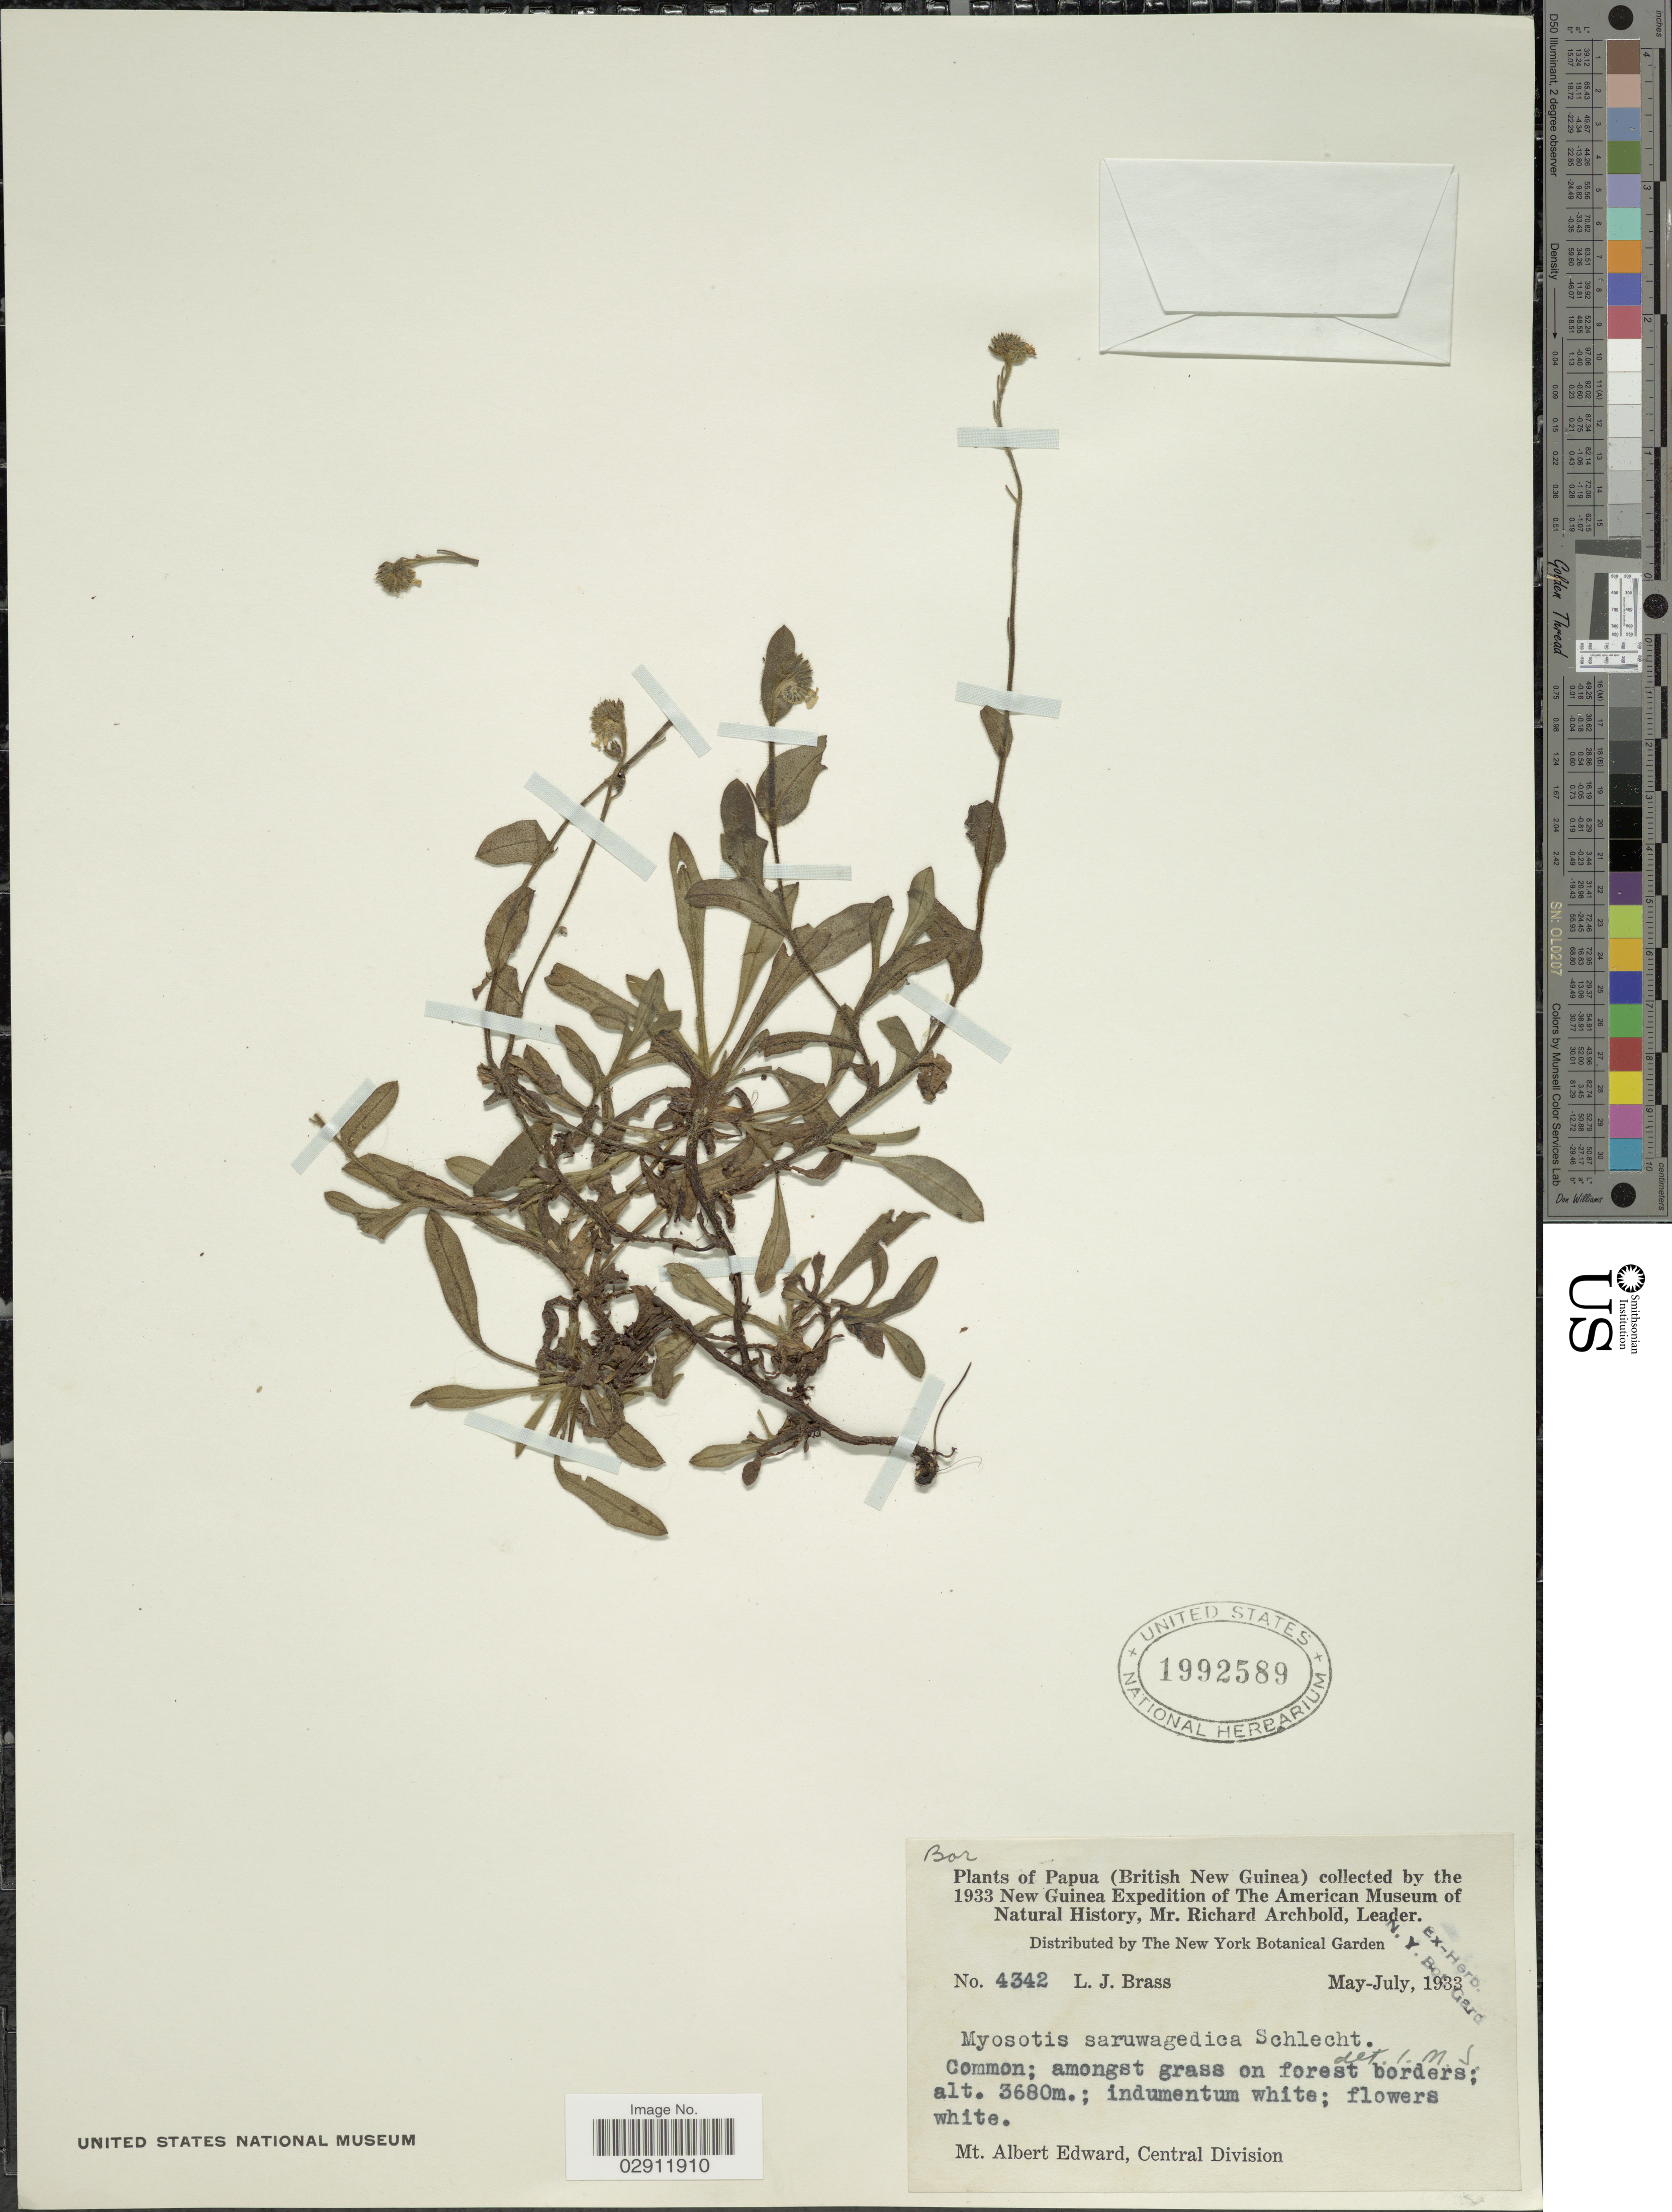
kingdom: Plantae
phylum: Tracheophyta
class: Magnoliopsida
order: Boraginales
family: Boraginaceae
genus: Myosotis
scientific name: Myosotis saruwagedica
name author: Schltr. ex Brand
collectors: L. J. Brass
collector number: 4342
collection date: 1933-05/1933-07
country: Papua New Guinea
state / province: Central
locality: (British New Guinea). Mt. Albert Edward, Central Division.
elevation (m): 3680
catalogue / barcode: US 1992589